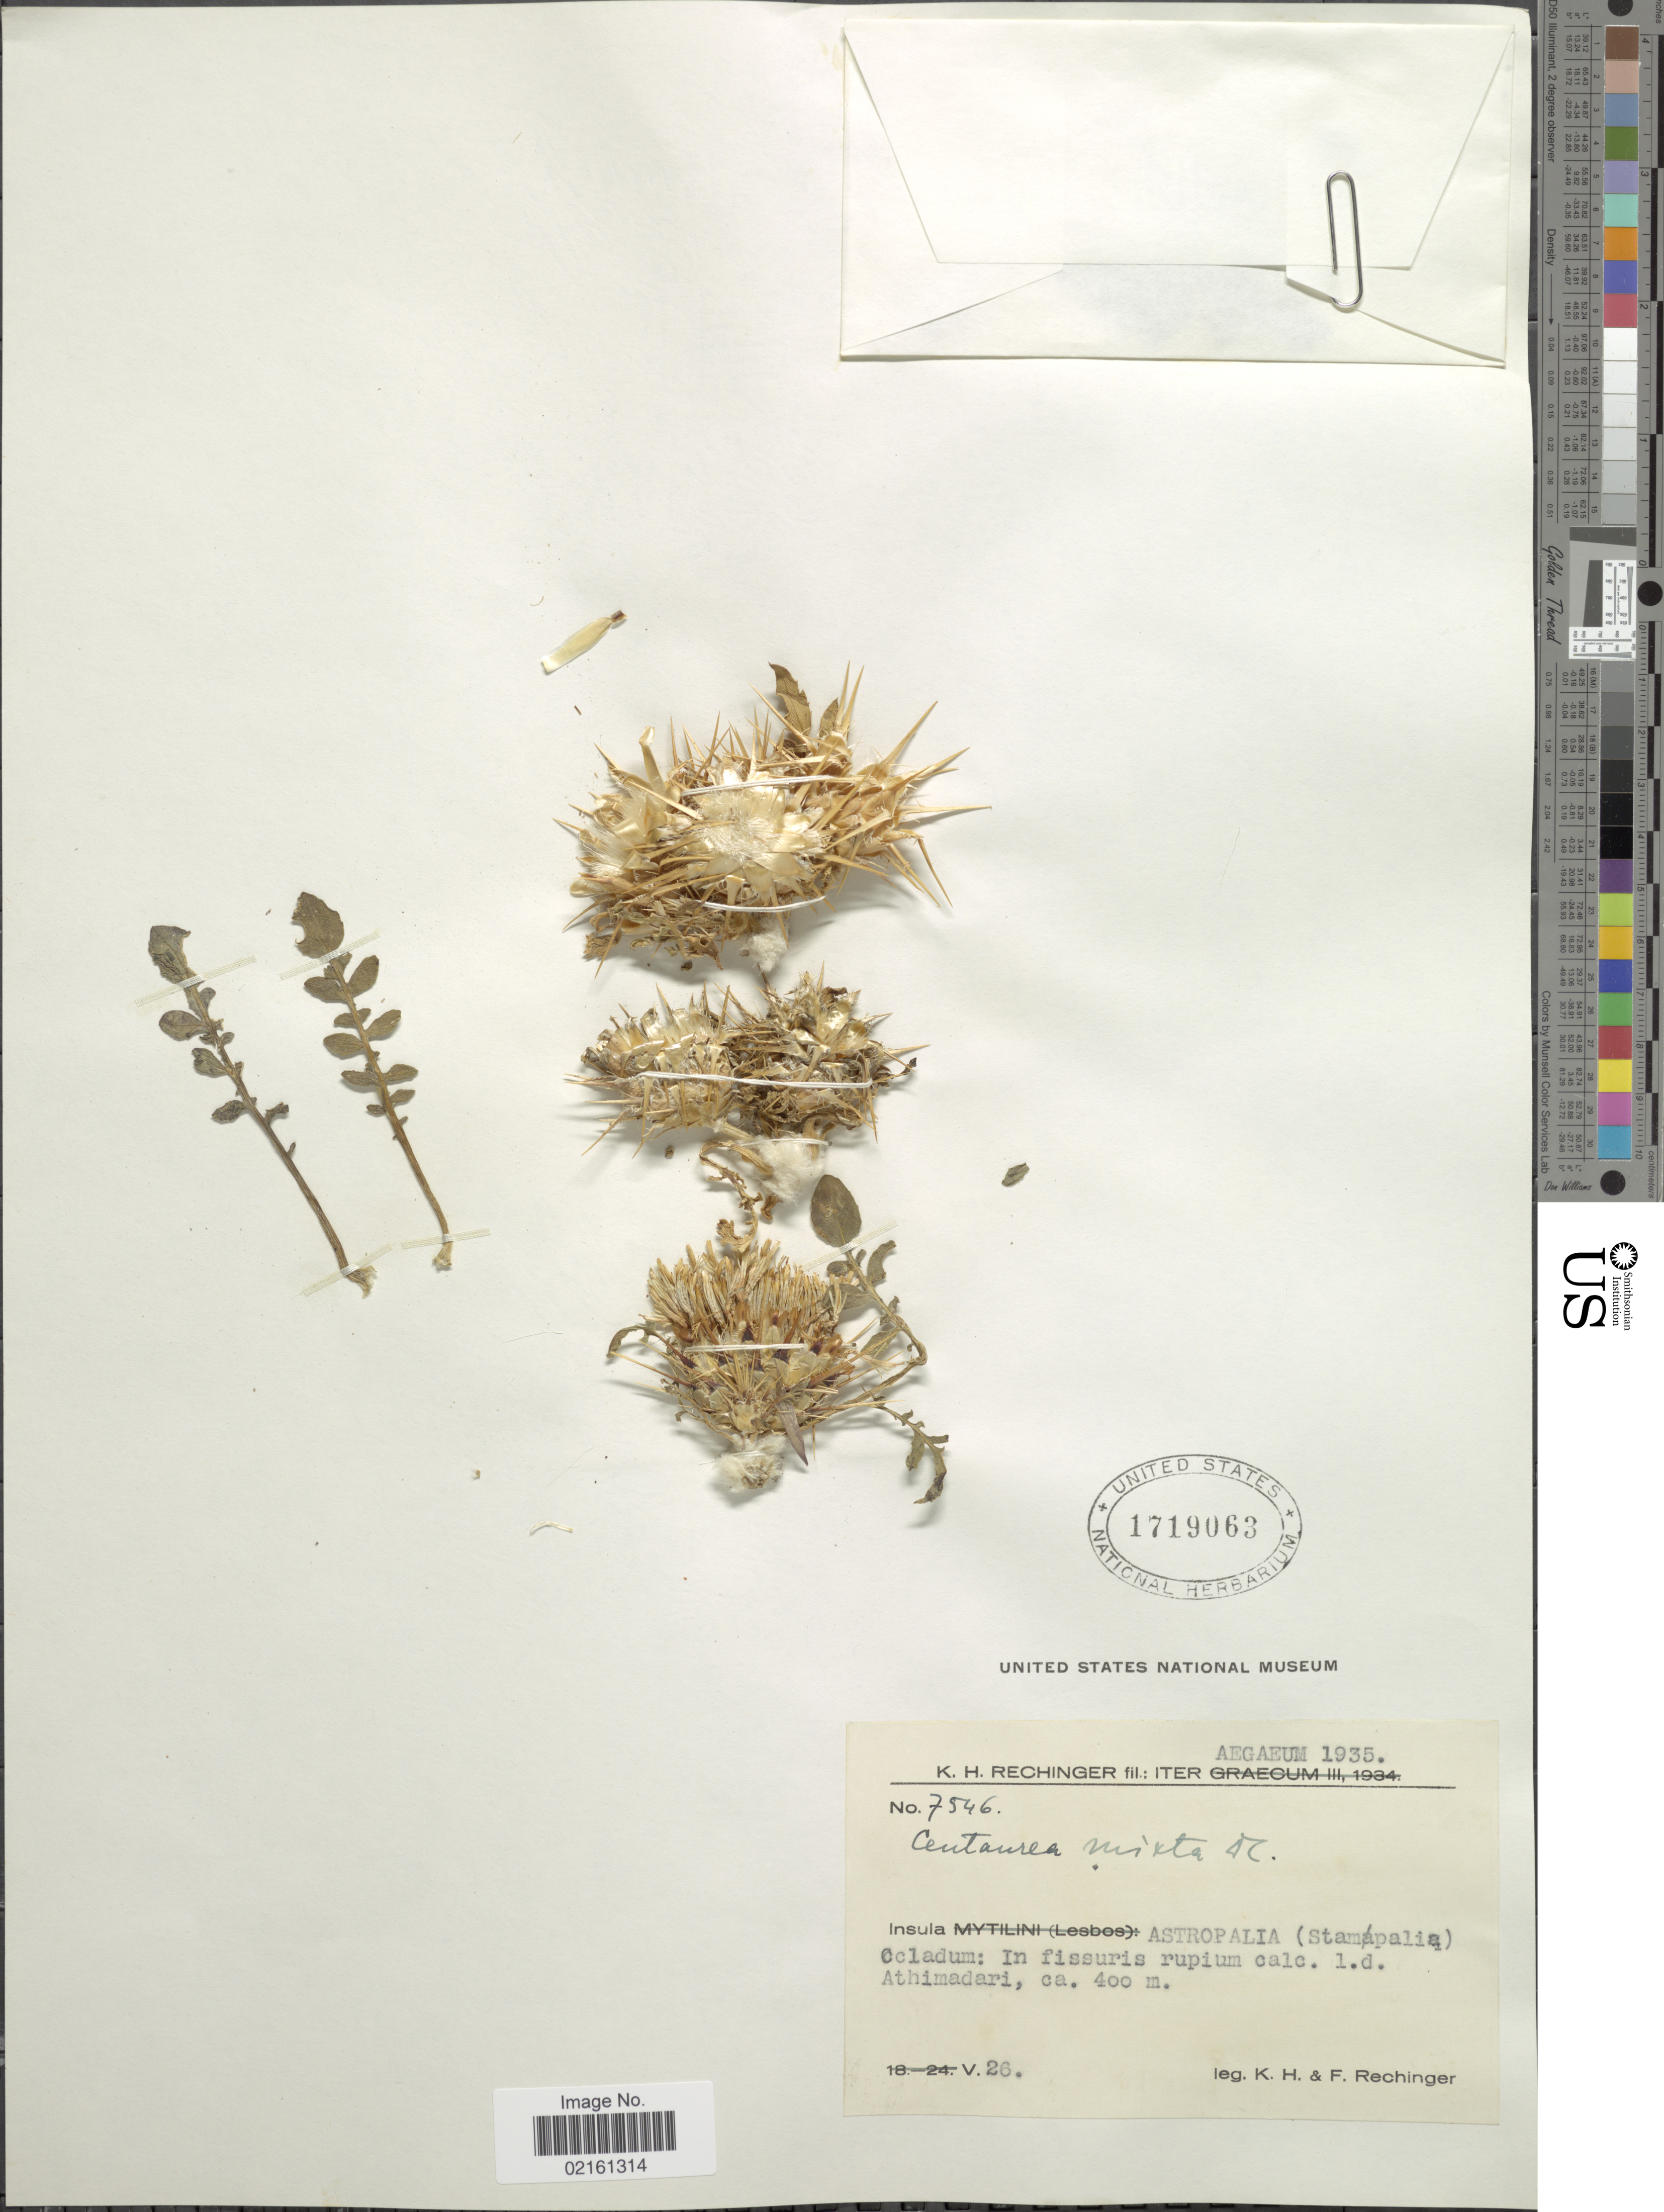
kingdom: Plantae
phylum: Tracheophyta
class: Magnoliopsida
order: Asterales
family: Asteraceae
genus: Centaurea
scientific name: Centaurea raphanina subsp. mixta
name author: (DC.) Runemark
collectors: K. H. Rechinger & F. Rechinger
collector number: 7546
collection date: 1935-05-26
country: Greece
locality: Aegaeum, Insula Astropalia (Stampalia), Ccladum, l. d. Athimadari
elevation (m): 400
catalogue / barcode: US 1719063